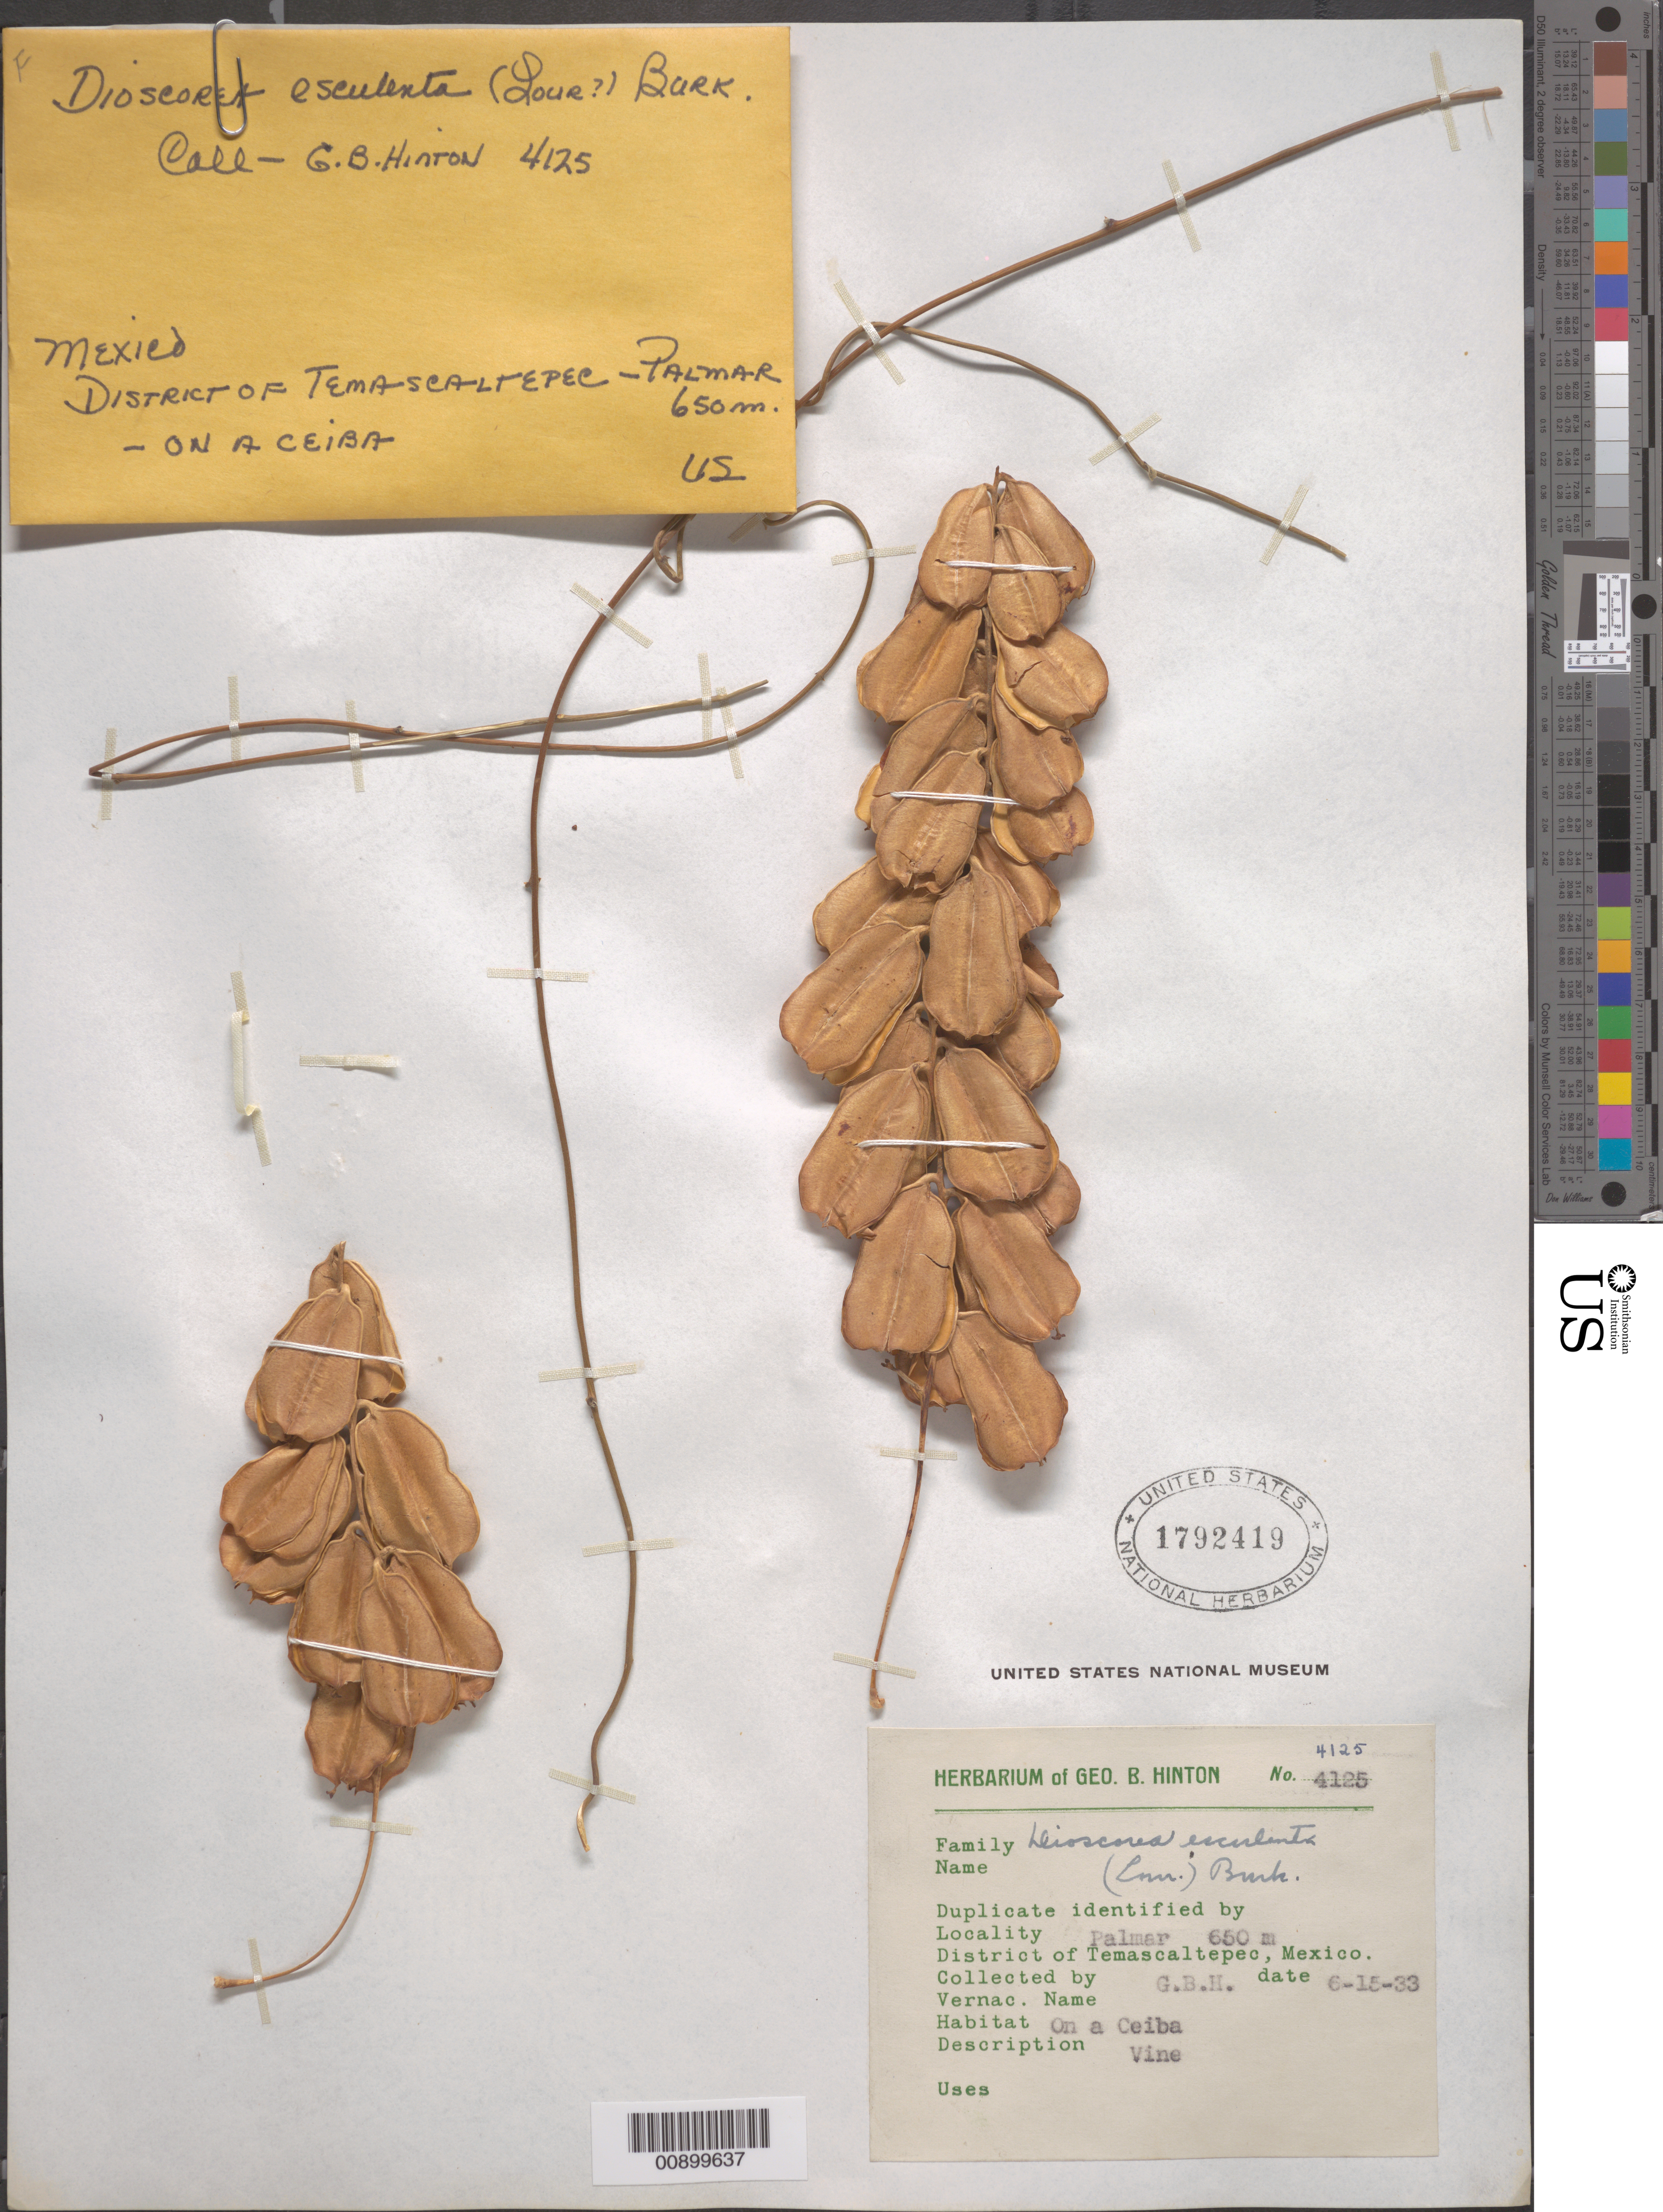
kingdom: Plantae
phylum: Tracheophyta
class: Liliopsida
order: Dioscoreales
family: Dioscoreaceae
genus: Dioscorea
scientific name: Dioscorea esculenta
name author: (Lour.) Burkill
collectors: G. B. Hinton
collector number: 4125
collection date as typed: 15 Jun 1933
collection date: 1933-06-15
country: Mexico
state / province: México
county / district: Temascaltepec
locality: Palmar, District of Temascaltepec, State of México.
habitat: On a Ceiba.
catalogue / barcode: US 1792419